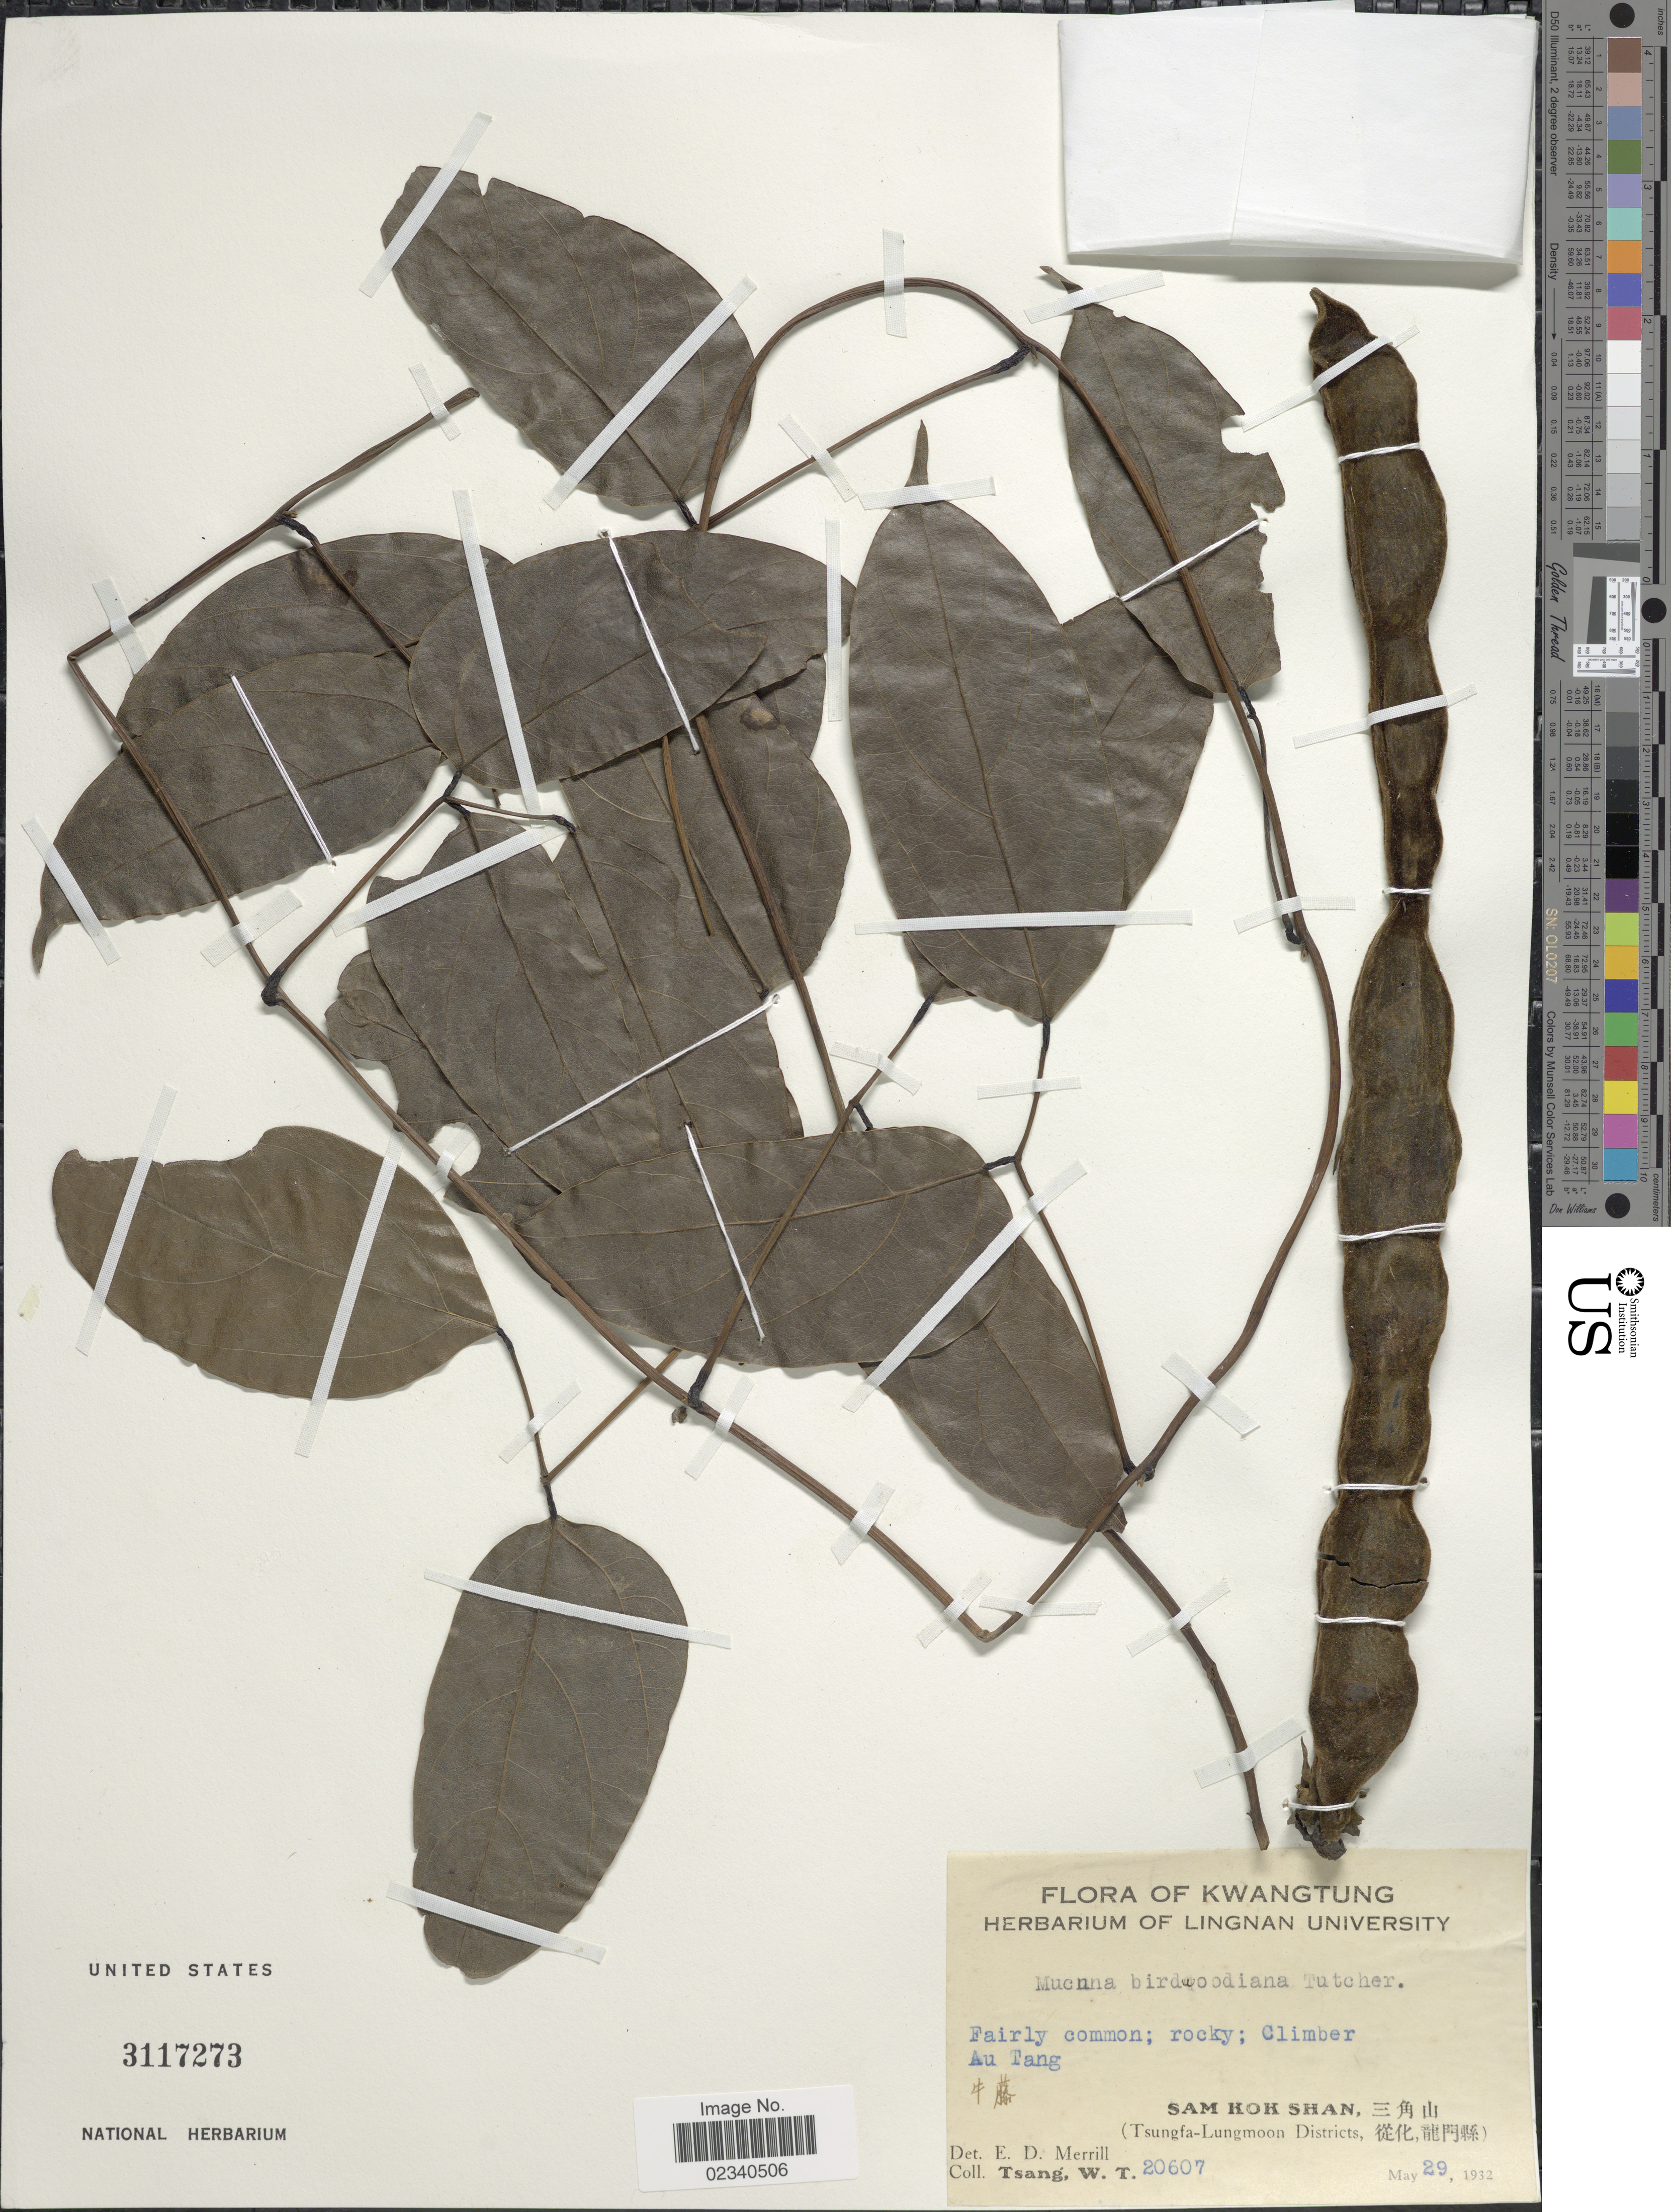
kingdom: Plantae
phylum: Tracheophyta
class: Magnoliopsida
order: Fabales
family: Fabaceae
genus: Mucuna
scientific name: Mucuna birdwoodiana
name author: Tutcher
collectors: W. T. Tsang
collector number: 20607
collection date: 1932-05-29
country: China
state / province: Guangdong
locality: Kwangtung. Sam Hok Shan (Tsungfa-Lungmoon Districts)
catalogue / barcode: US 3117273